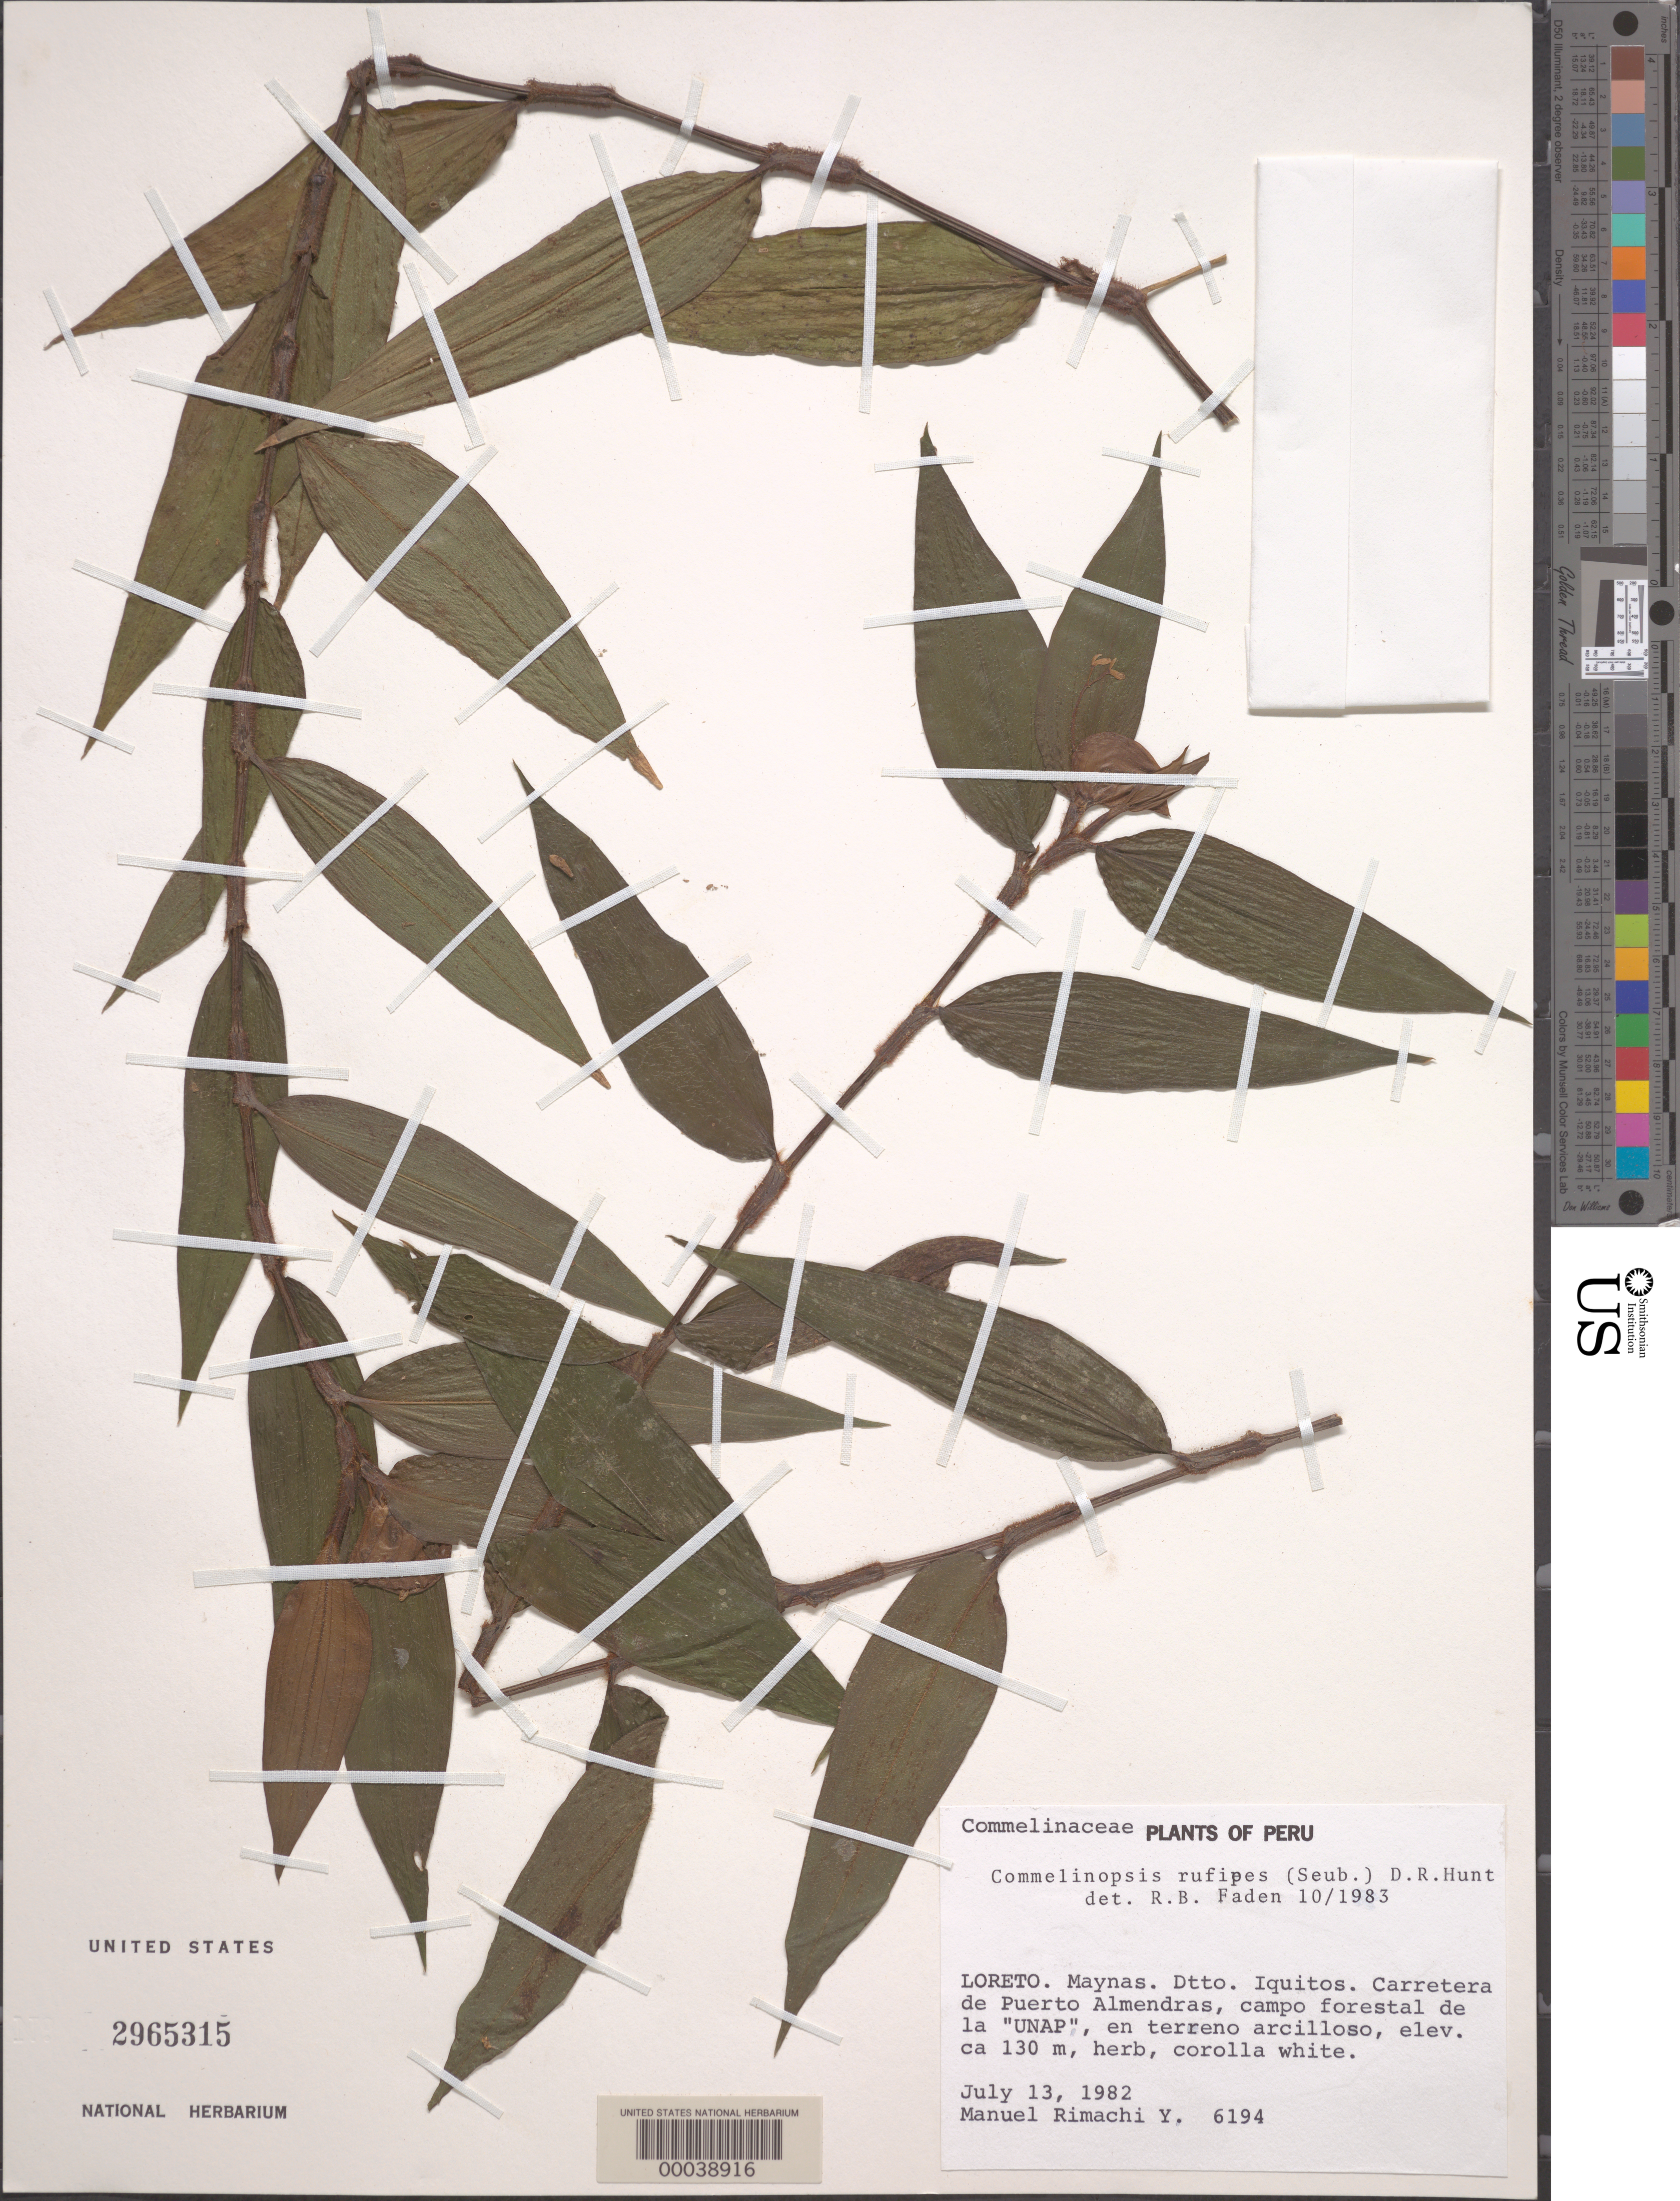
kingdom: Plantae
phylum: Tracheophyta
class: Liliopsida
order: Commelinales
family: Commelinaceae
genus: Commelina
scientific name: Commelina rufipes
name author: Seub.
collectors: M. Rimachi Y.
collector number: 6194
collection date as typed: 13 Jul 1982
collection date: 1982-07-13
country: Peru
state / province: Loreto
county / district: Maynas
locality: Dtto. iquitos. carretera de puerto almendras, campo forestal de la "unap"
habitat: Clayey earth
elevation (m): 130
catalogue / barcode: US 2965315